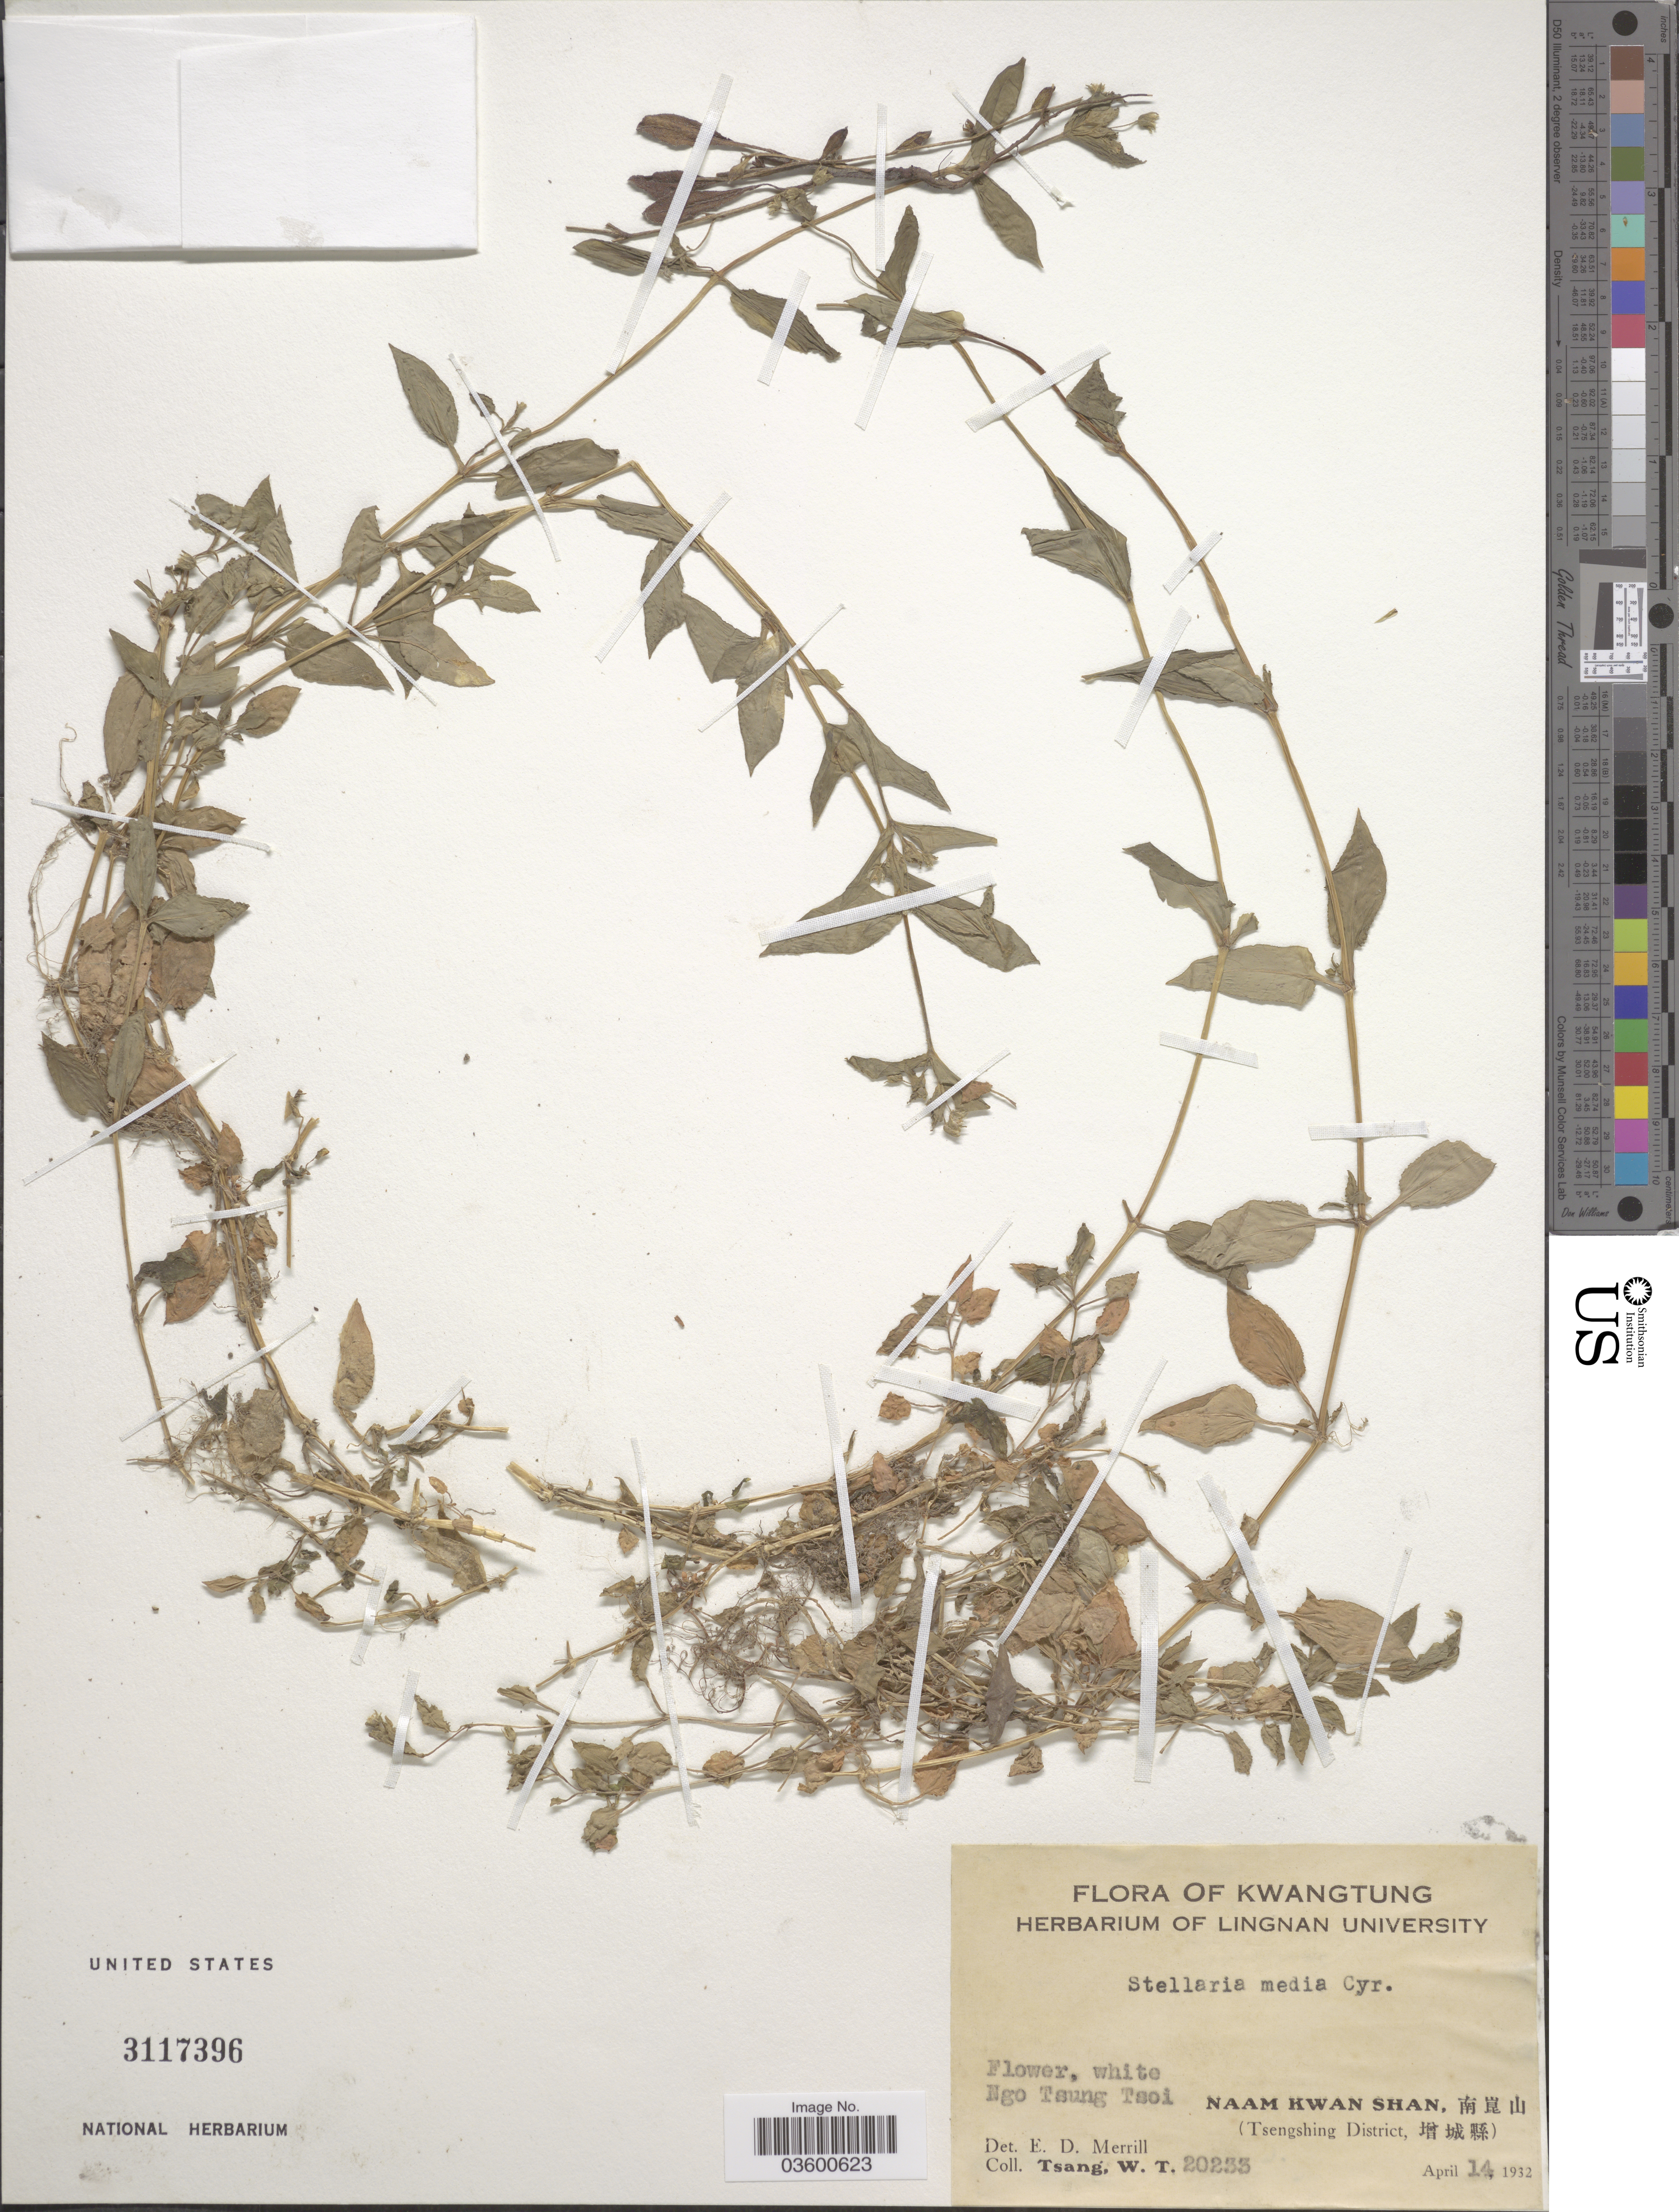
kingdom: Plantae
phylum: Tracheophyta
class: Magnoliopsida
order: Caryophyllales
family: Caryophyllaceae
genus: Stellaria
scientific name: Stellaria media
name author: (L.) Vill.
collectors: W. T. Tsang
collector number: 20233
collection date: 1932-04-14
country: China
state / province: Guangdong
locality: Kwatung.Ngo Tsung Tsoi. Naam Kwan Shan, (Tsengshing District.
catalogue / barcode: US 3117396